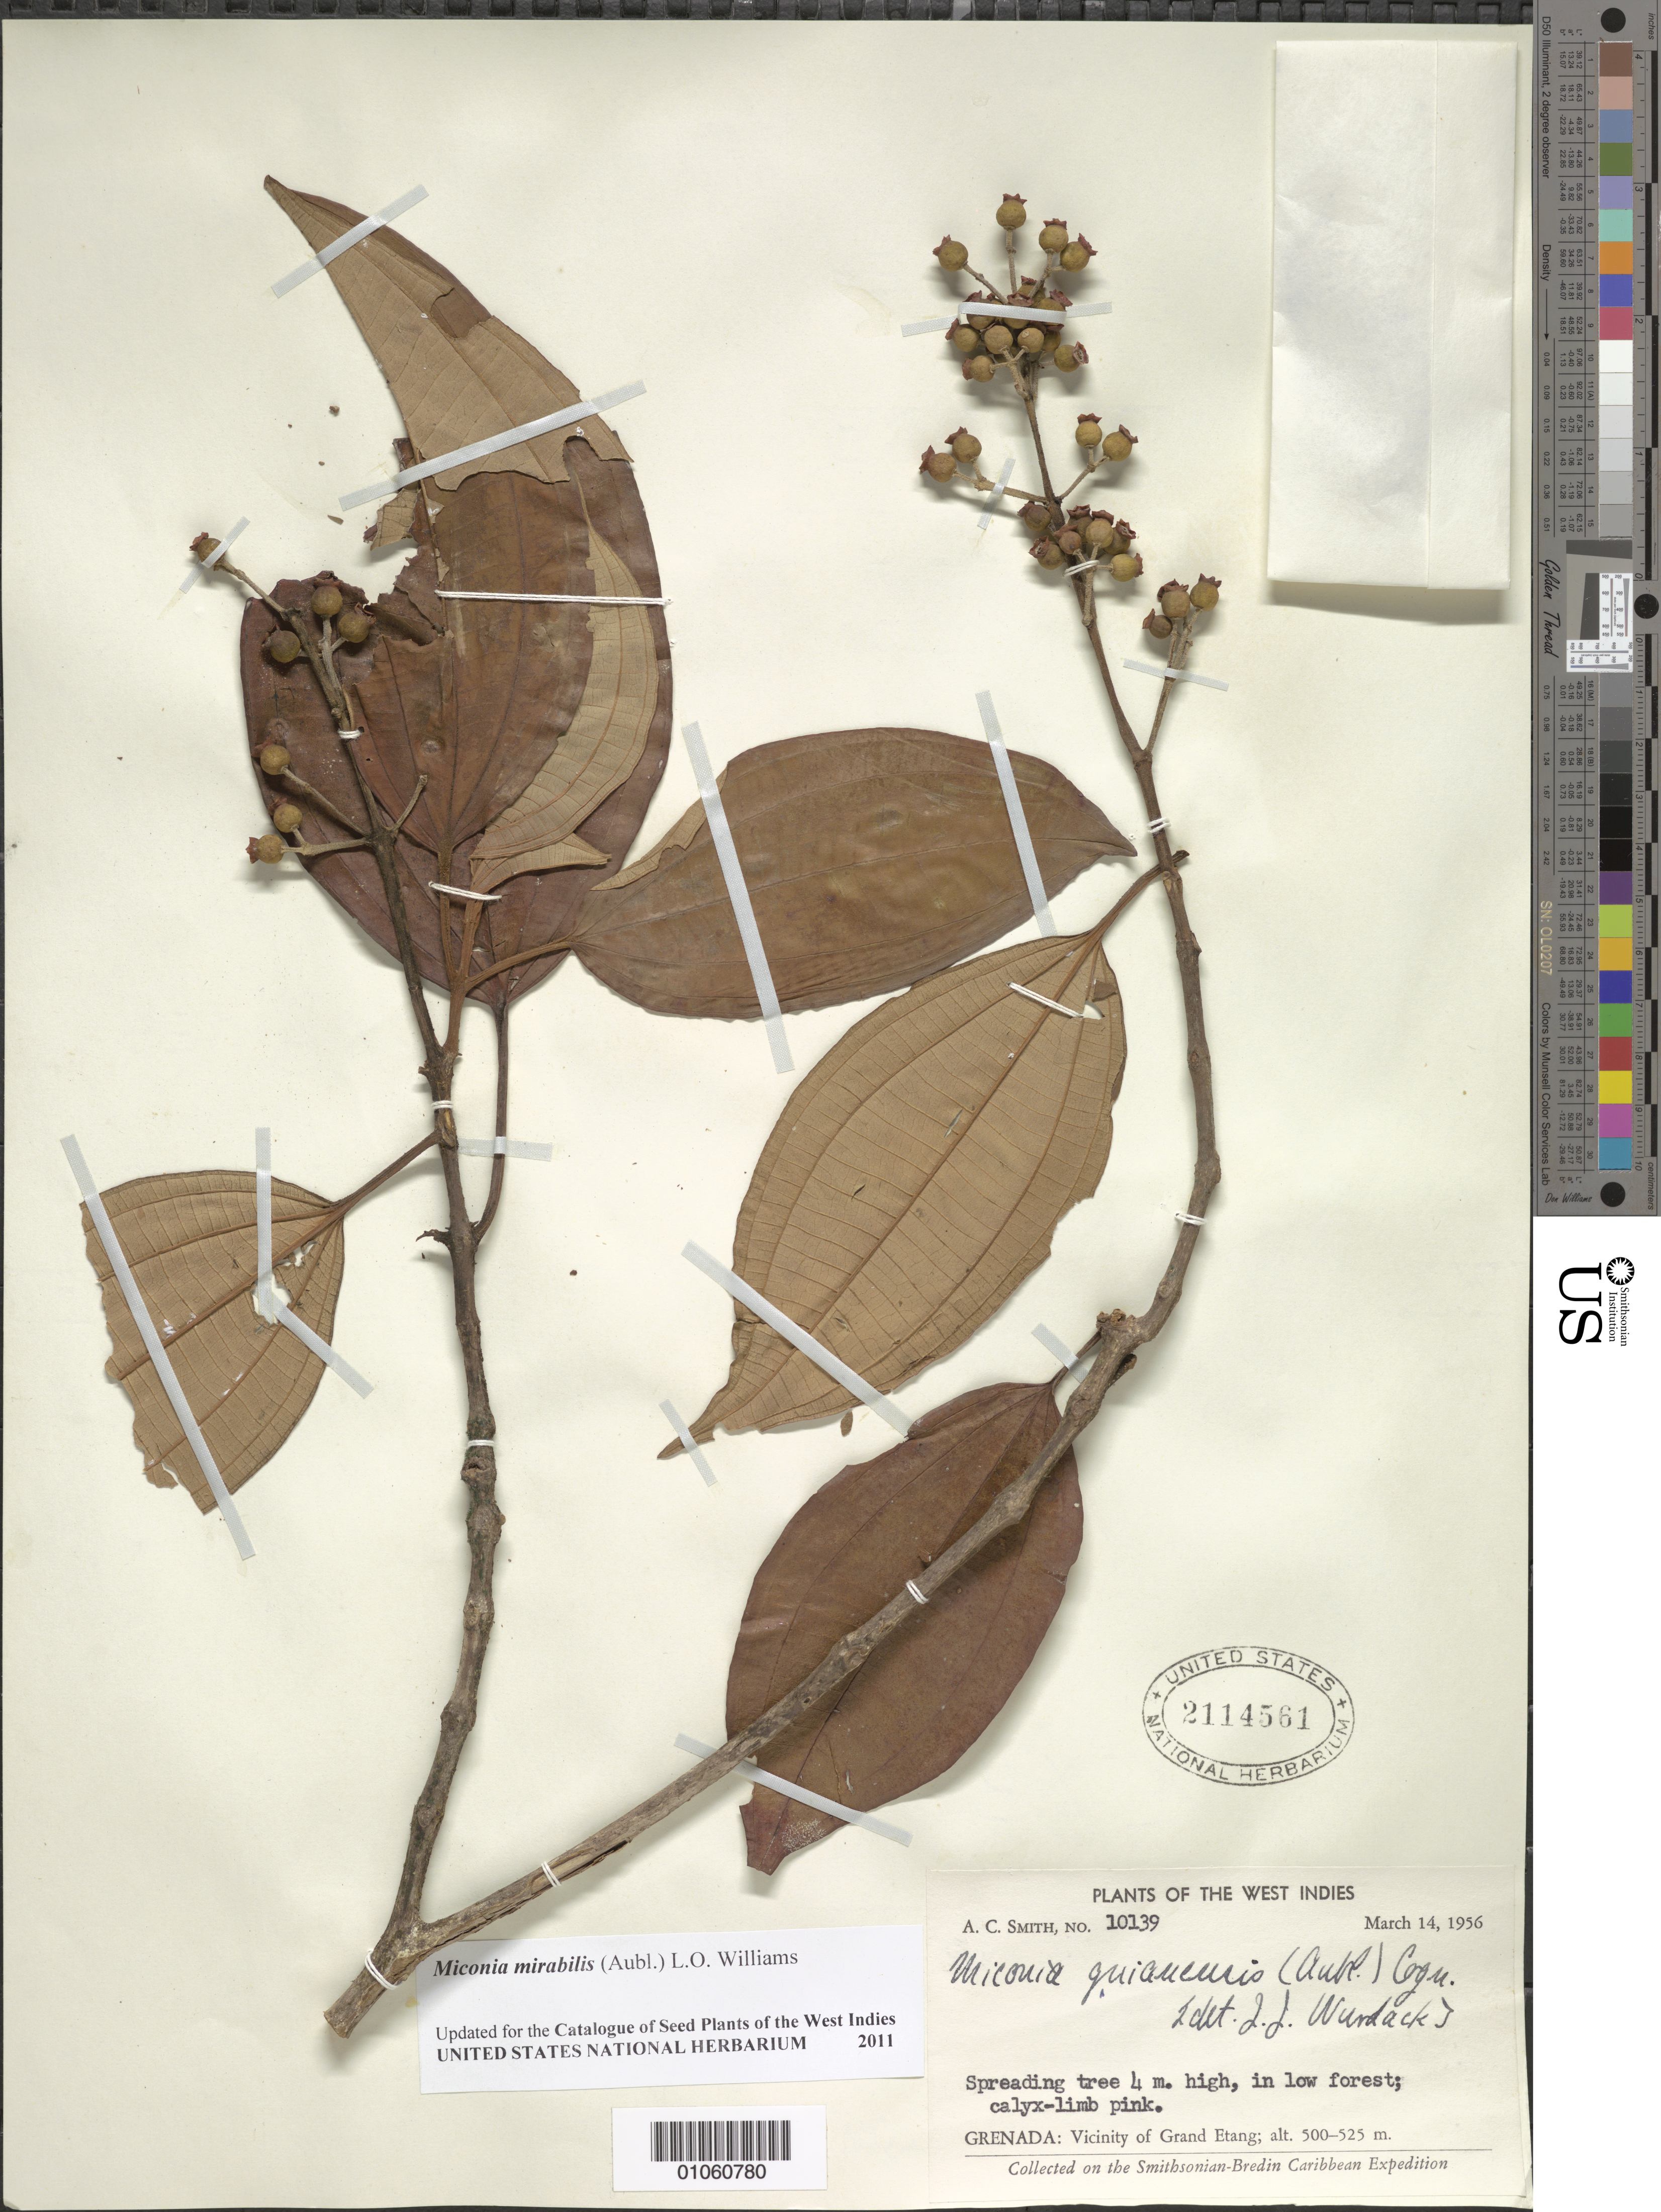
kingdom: Plantae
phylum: Tracheophyta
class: Magnoliopsida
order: Myrtales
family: Melastomataceae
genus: Miconia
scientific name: Miconia mirabilis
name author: (Aubl.) L.O. Williams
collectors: A. C. Smith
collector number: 10139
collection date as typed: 14 Mar 1956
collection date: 1956-03-14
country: Grenada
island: Grenada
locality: Grand Etang vicinity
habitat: In low forest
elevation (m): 500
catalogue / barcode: US 2114561